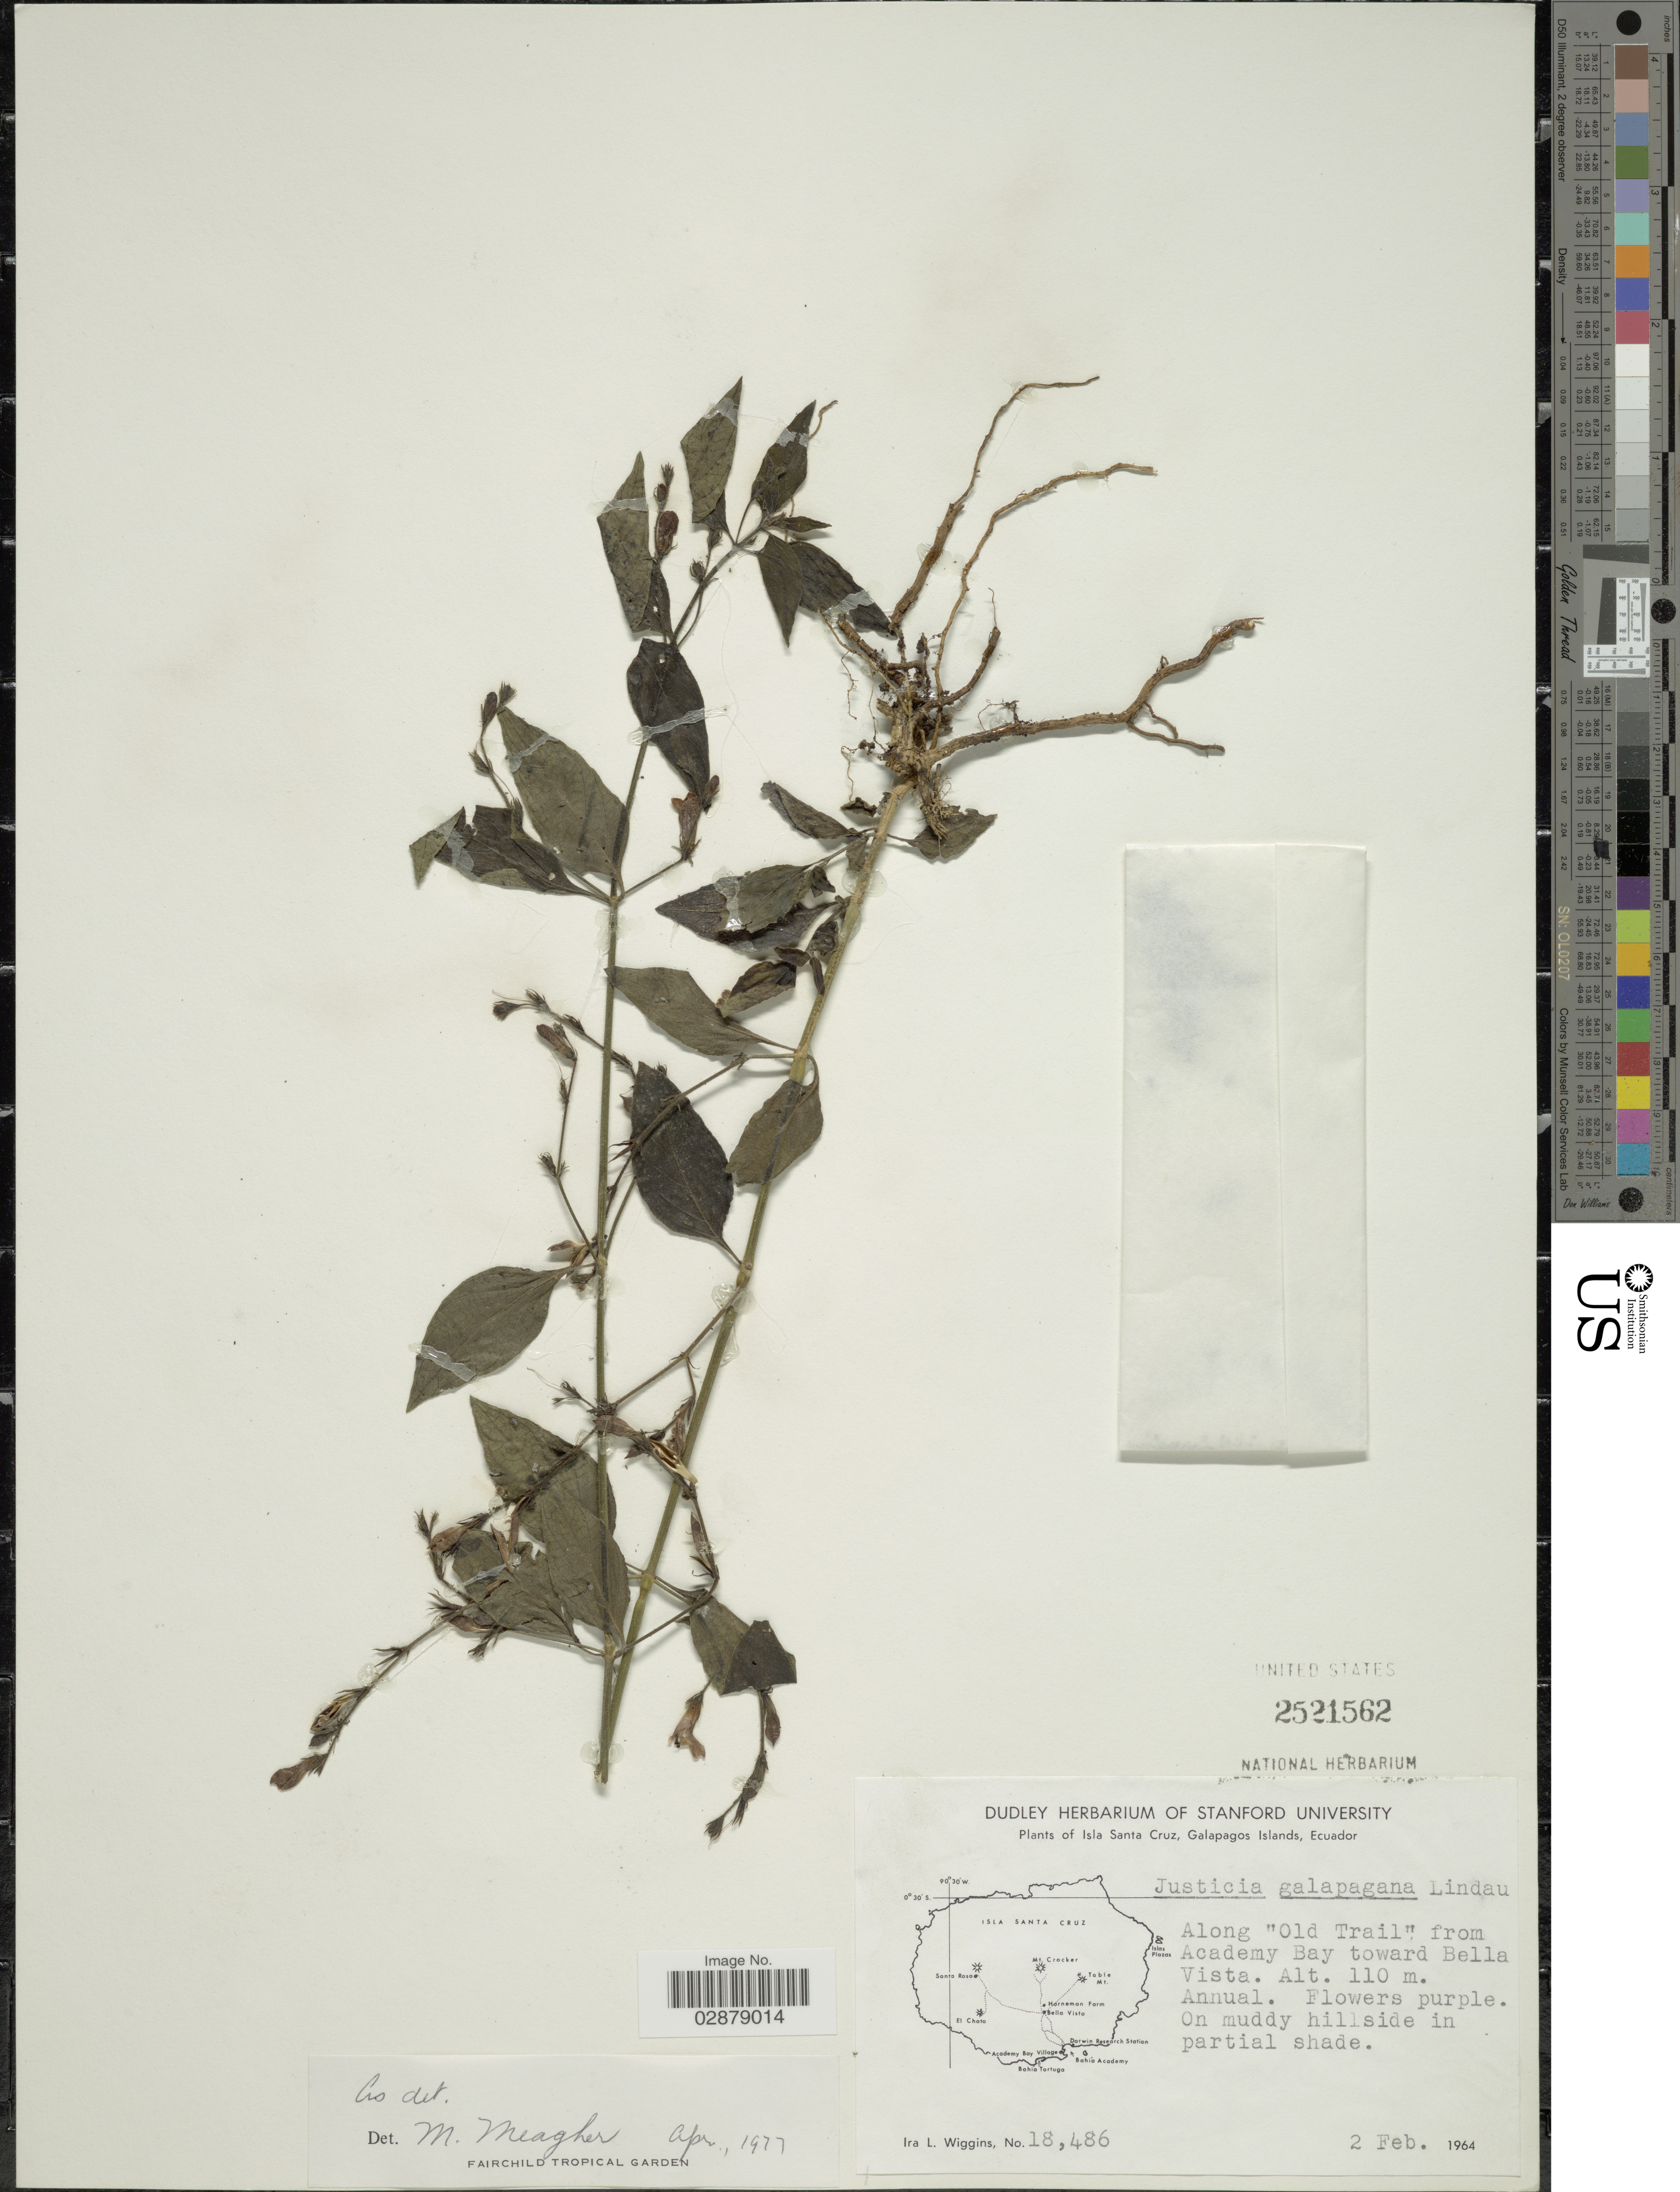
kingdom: Plantae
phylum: Tracheophyta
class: Magnoliopsida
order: Lamiales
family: Acanthaceae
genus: Justicia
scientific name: Justicia galapagana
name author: Lindau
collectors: I. L. Wiggins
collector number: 18486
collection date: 1964-02-02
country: Ecuador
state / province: Colón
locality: Isla Santa Cruz, Galapagos Islands. Along "Old Trail" from Academy Bay toward Bella Vista.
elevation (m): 110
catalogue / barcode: US 2521562